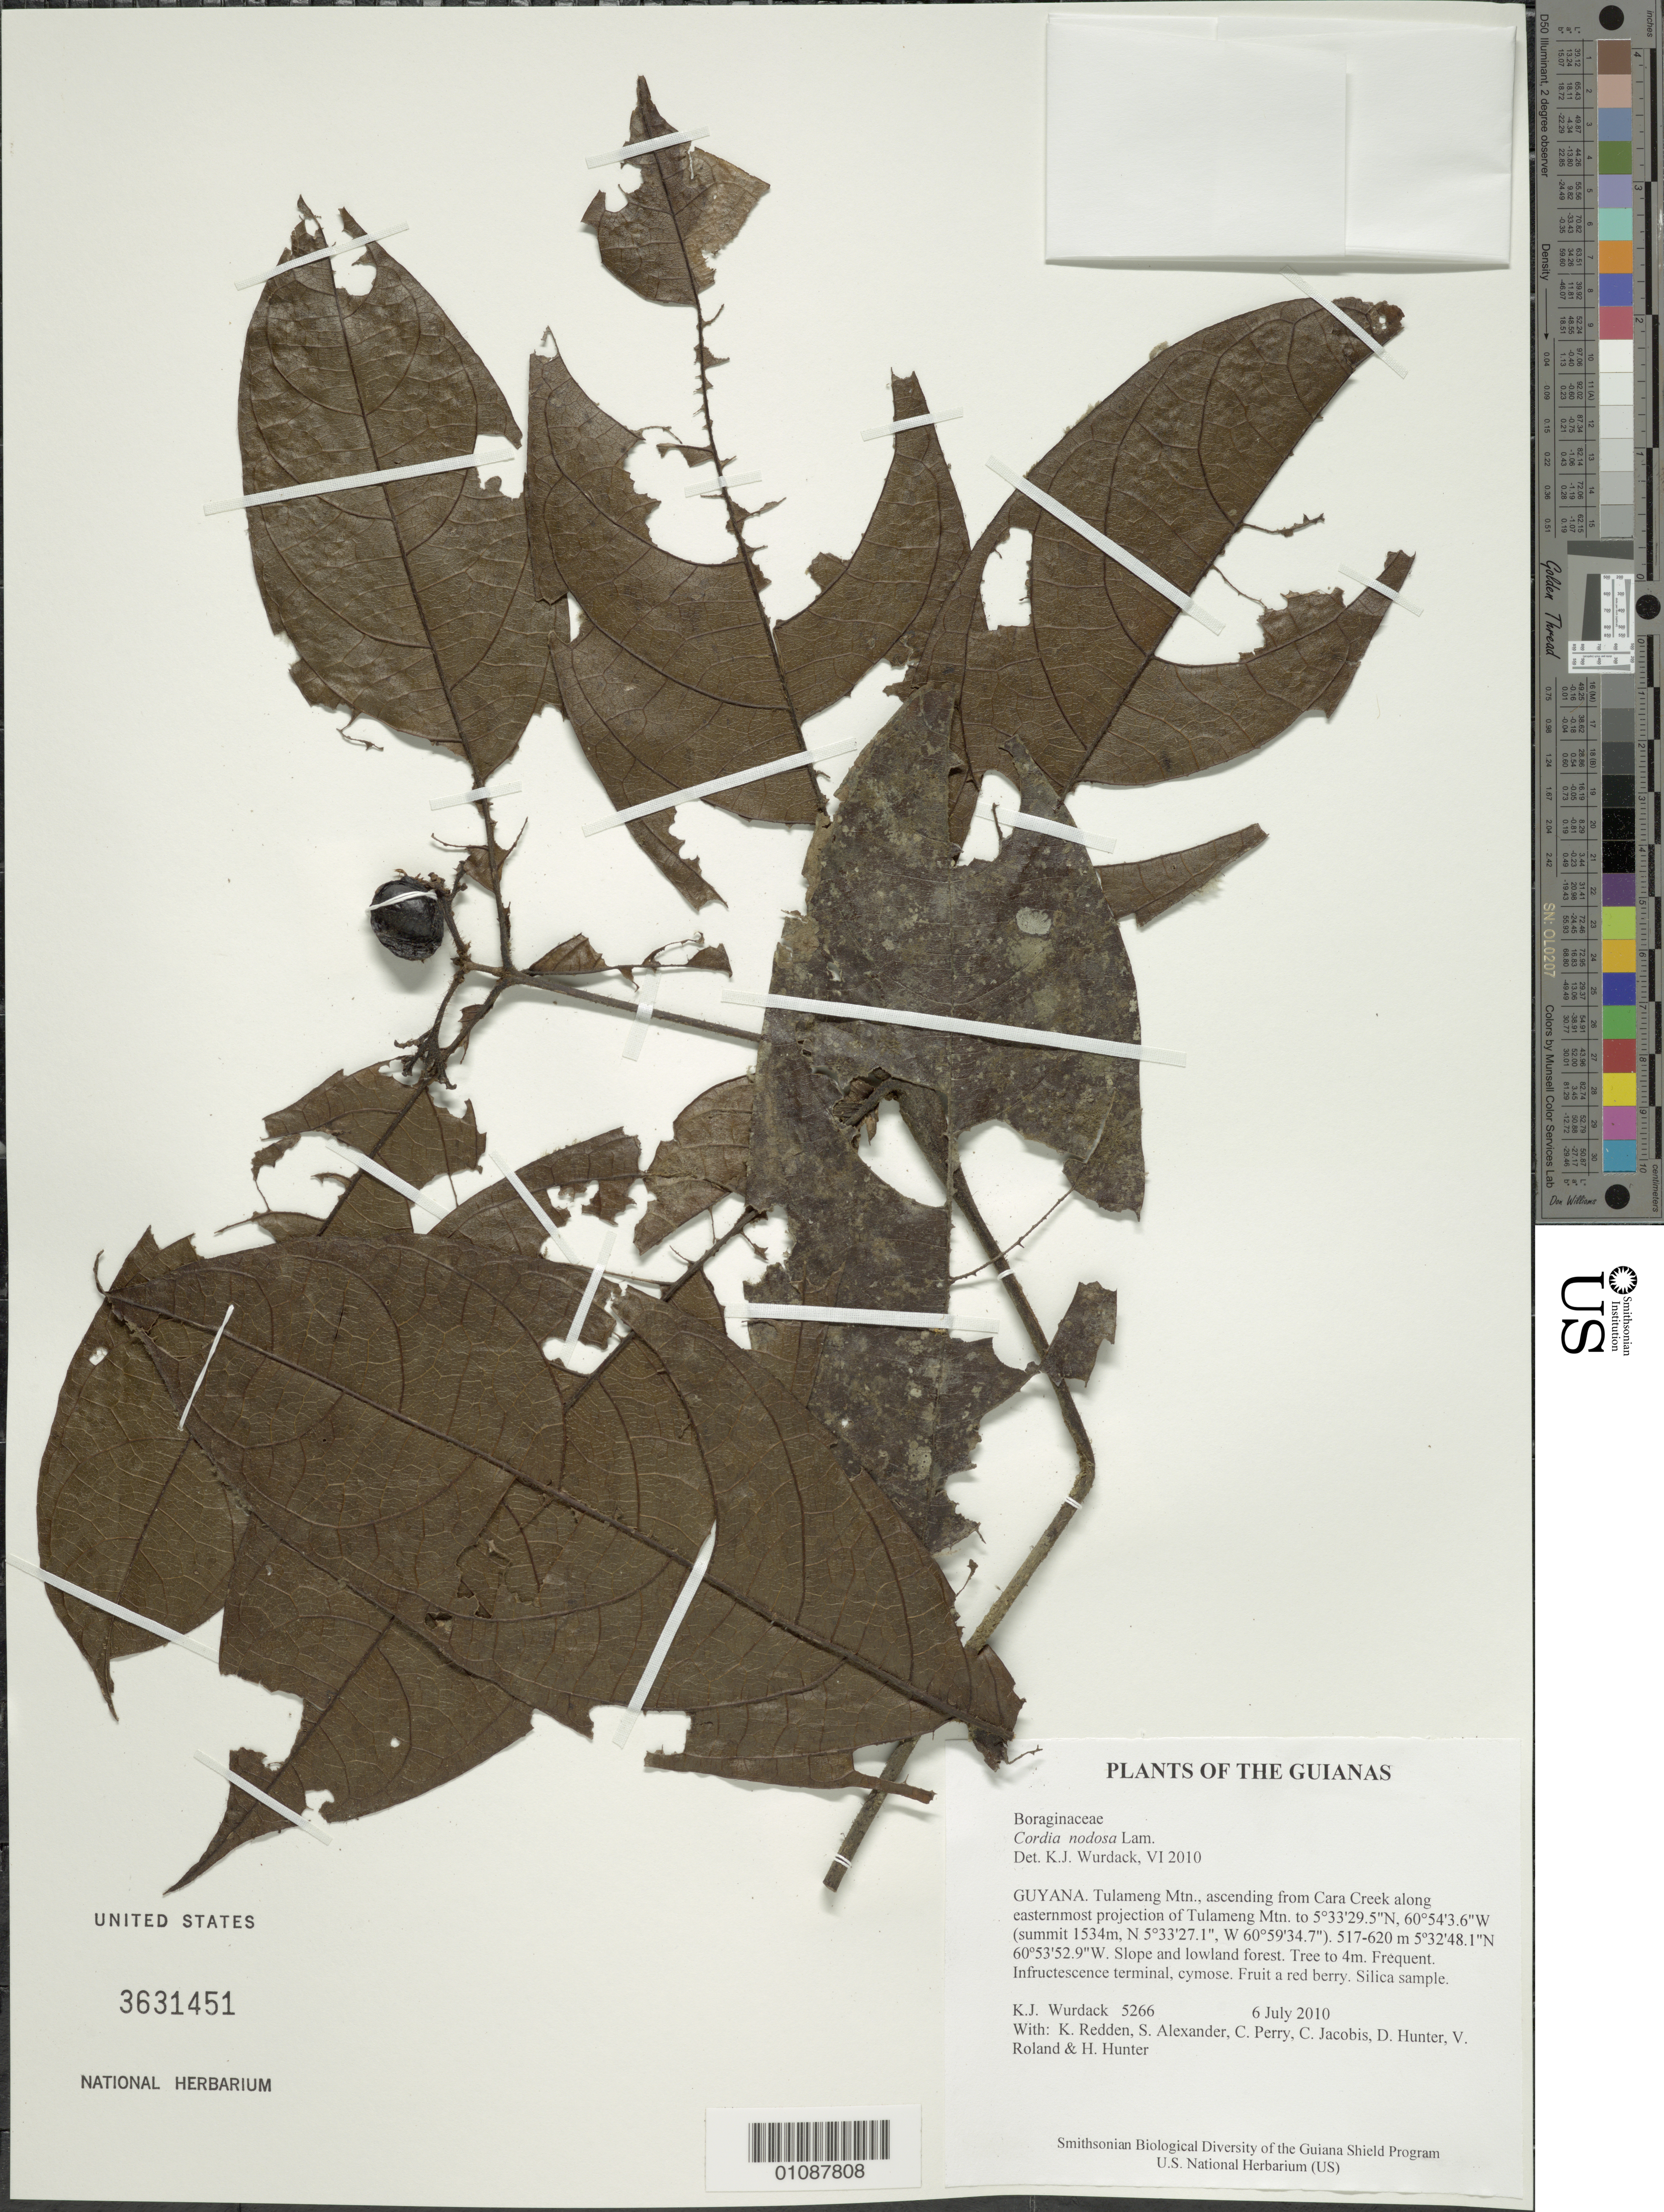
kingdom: Plantae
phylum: Tracheophyta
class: Magnoliopsida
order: Boraginales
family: Cordiaceae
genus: Cordia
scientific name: Cordia nodosa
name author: Lam.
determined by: Wurdack, Kenneth J., (US), Smithsonian Institution - National Museum of Natural History (UNITED STATES)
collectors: K. Wurdack, K. M. Redden, S. N. Alexander, C. Perry, C. Jacobis, D. Hunter, V. Roland & H. Hunter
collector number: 5266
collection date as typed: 6 July 2010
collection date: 2010-07-06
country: Guyana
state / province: Cuyuni-Mazaruni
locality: Tulameng Mtn., ascending from Cara Creek along easternmost projection of Tulameng Mtn. to 5°33'29.5"N, 60°54'3.6"W (summit 1534m, N 5°33'27.1", W 60°59'34.7")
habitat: Slope and lowland forest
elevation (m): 517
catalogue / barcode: US 3631451